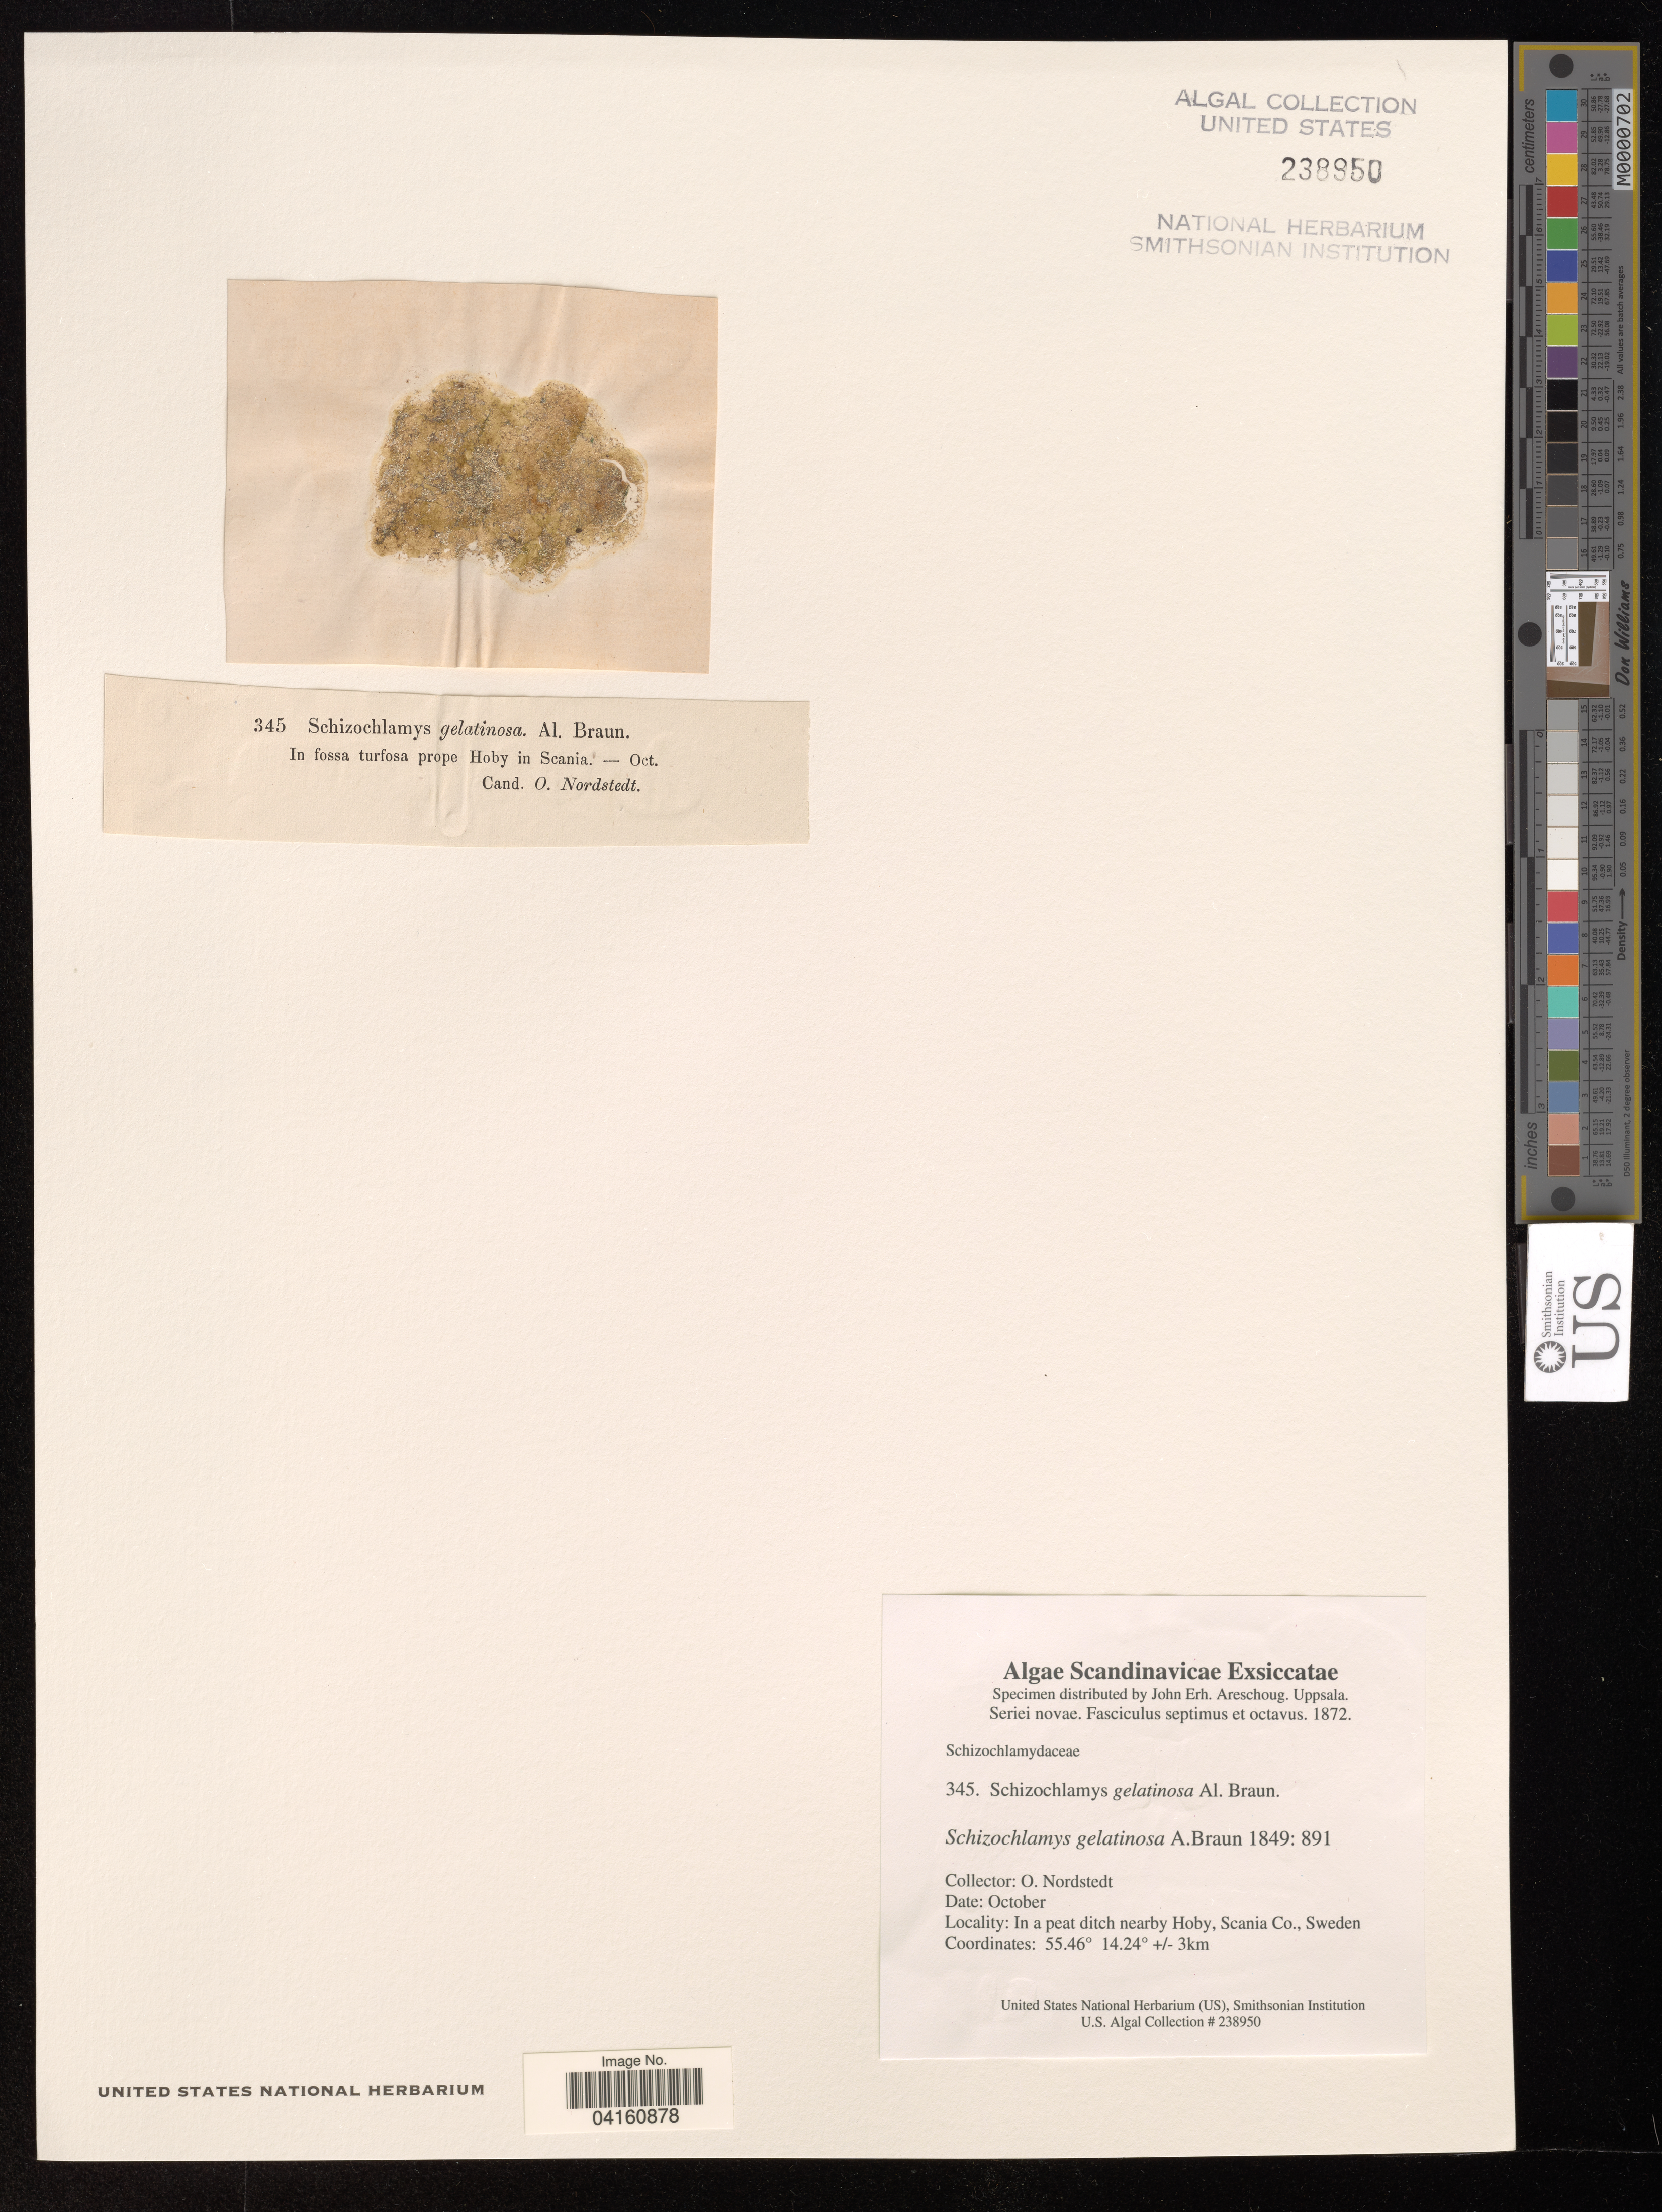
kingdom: Plantae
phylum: Chlorophyta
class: Chlorophyceae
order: Chaetopeltidales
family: Chaetopeltidaceae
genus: Schizochlamys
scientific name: Schizochlamys gelatinosa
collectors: O. Nordstedt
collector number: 345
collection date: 1872-10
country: Sweden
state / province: Skåne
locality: In a peat ditch nearby Hoby.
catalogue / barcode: US 238950